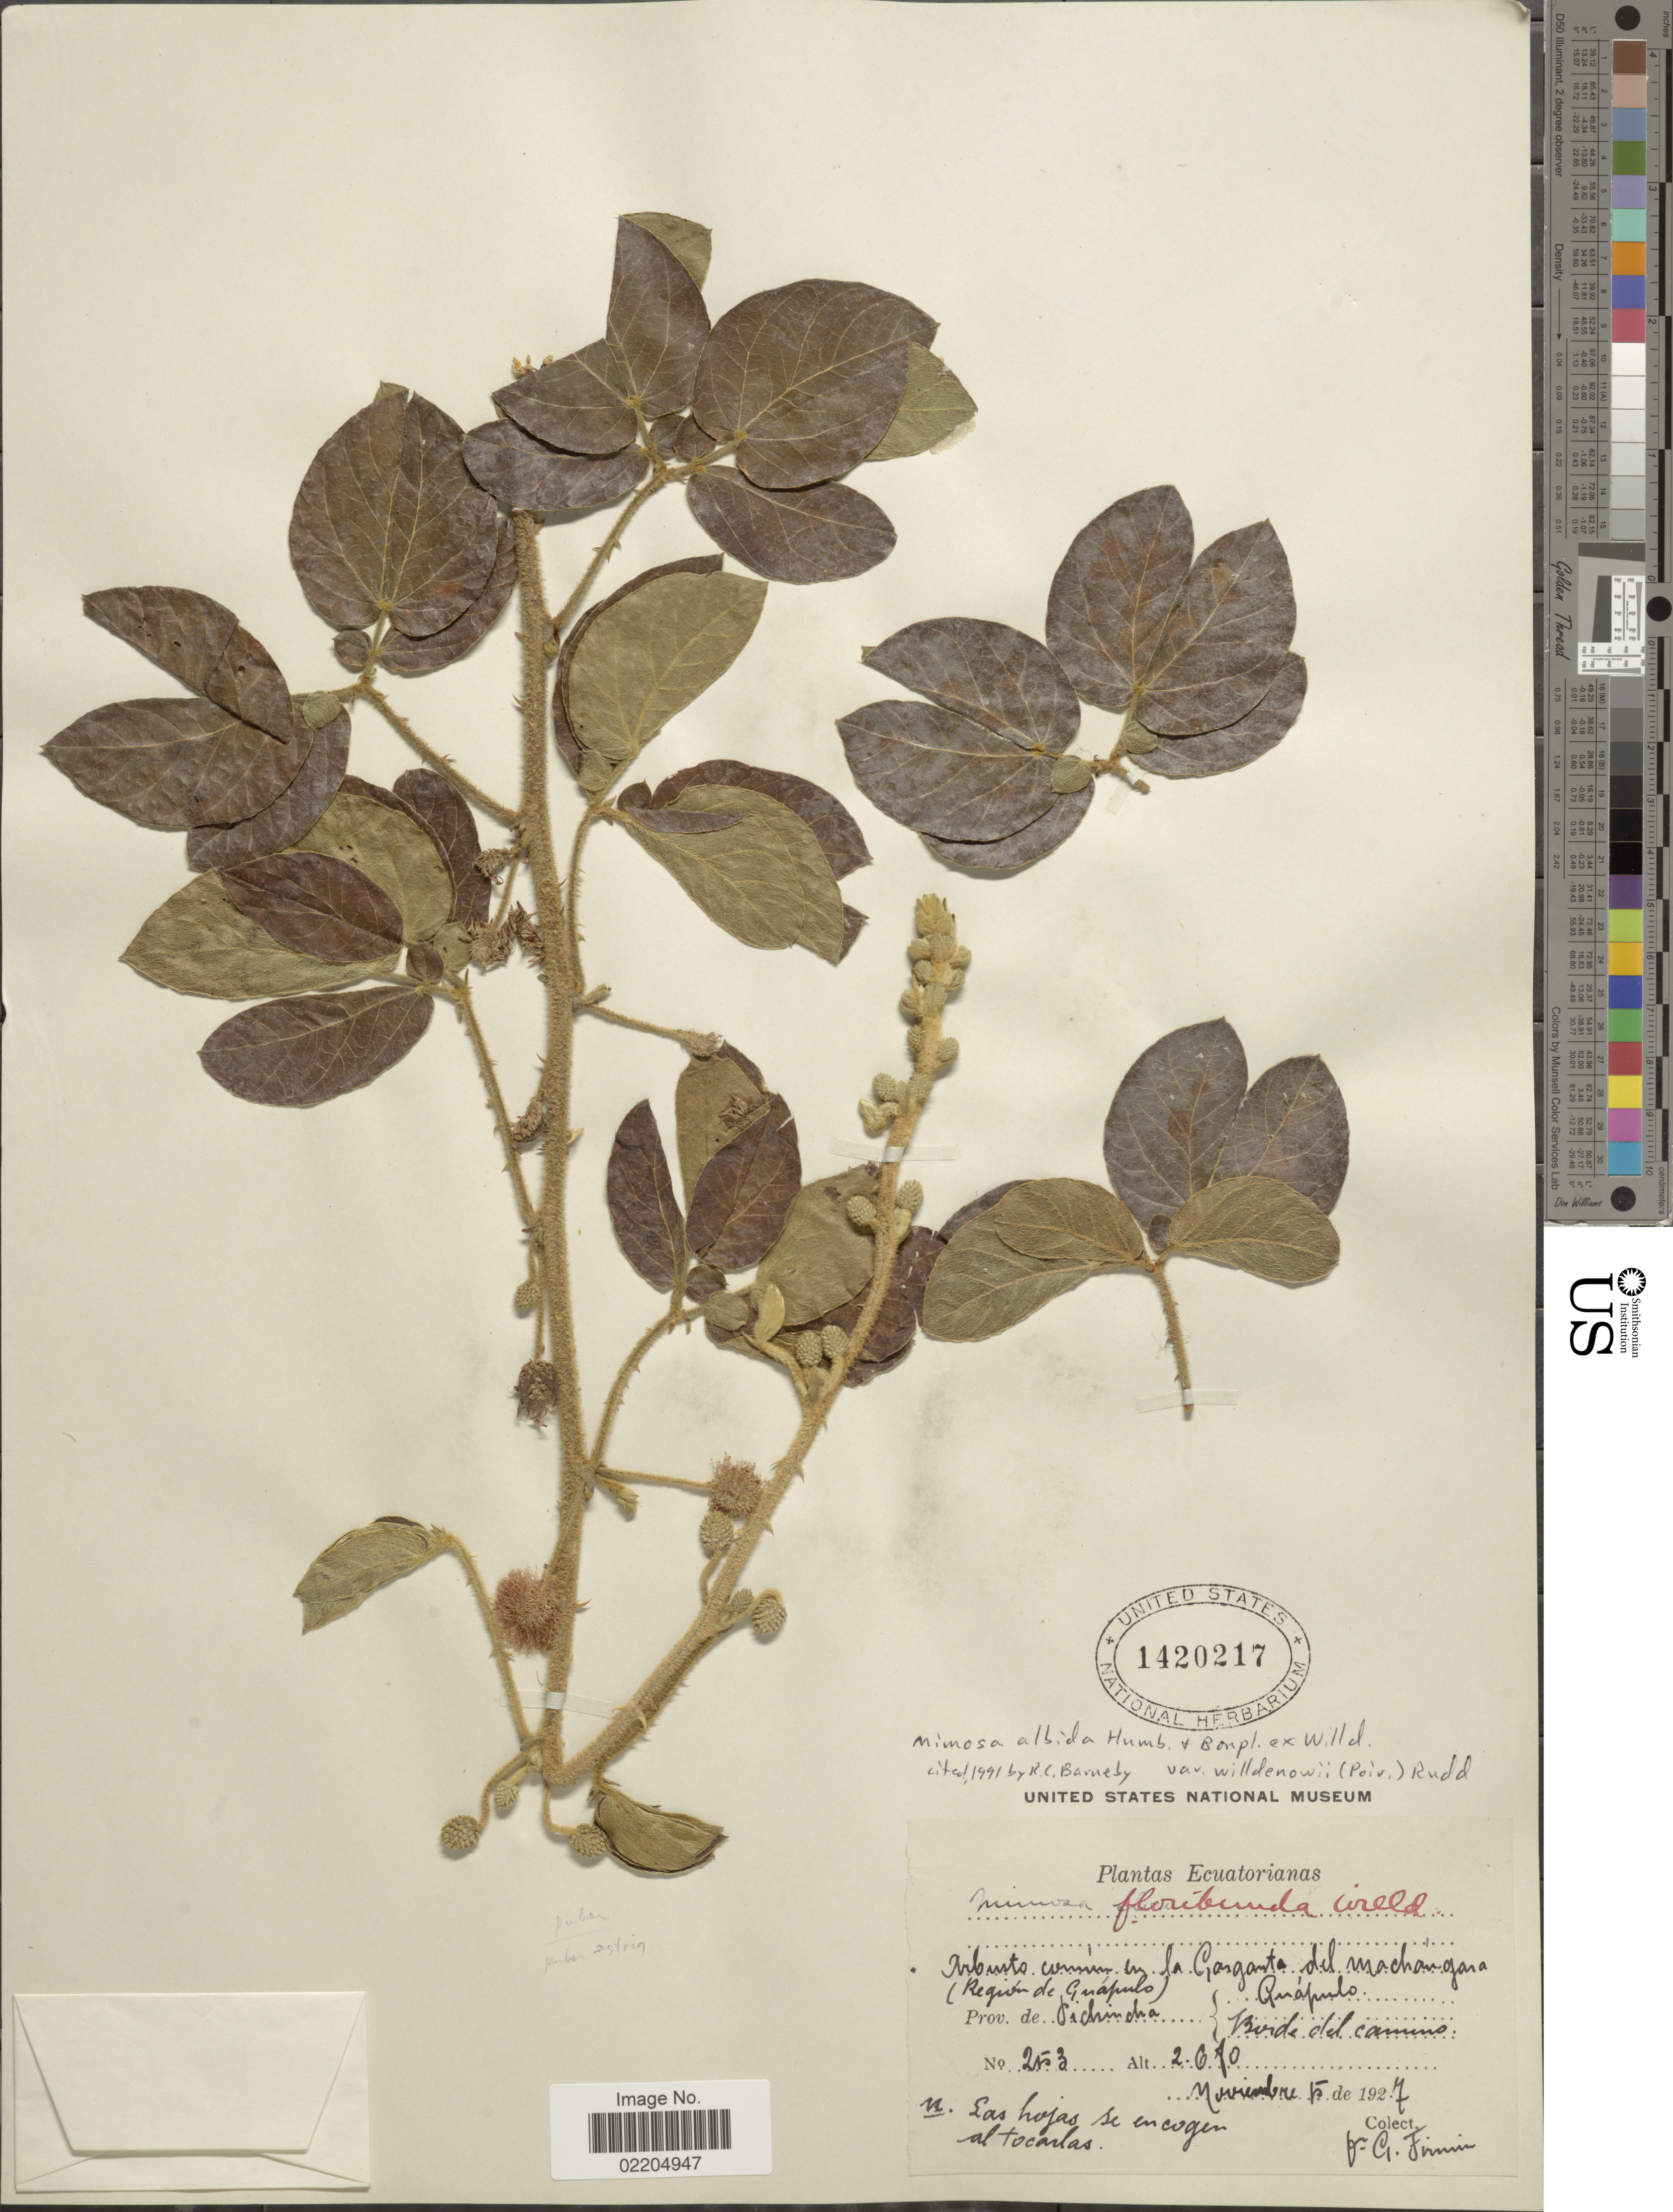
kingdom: Plantae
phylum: Tracheophyta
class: Magnoliopsida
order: Fabales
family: Fabaceae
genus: Mimosa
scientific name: Mimosa albida var. willdenowii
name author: (Poir.) Rudd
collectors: F. Firmin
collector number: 253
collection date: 1927-11-15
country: Ecuador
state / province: Pichincha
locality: Arbusto comm. en la Garganta del Machangara (region de Guapulo), Guapulo, Borde del camino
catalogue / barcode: US 1420217